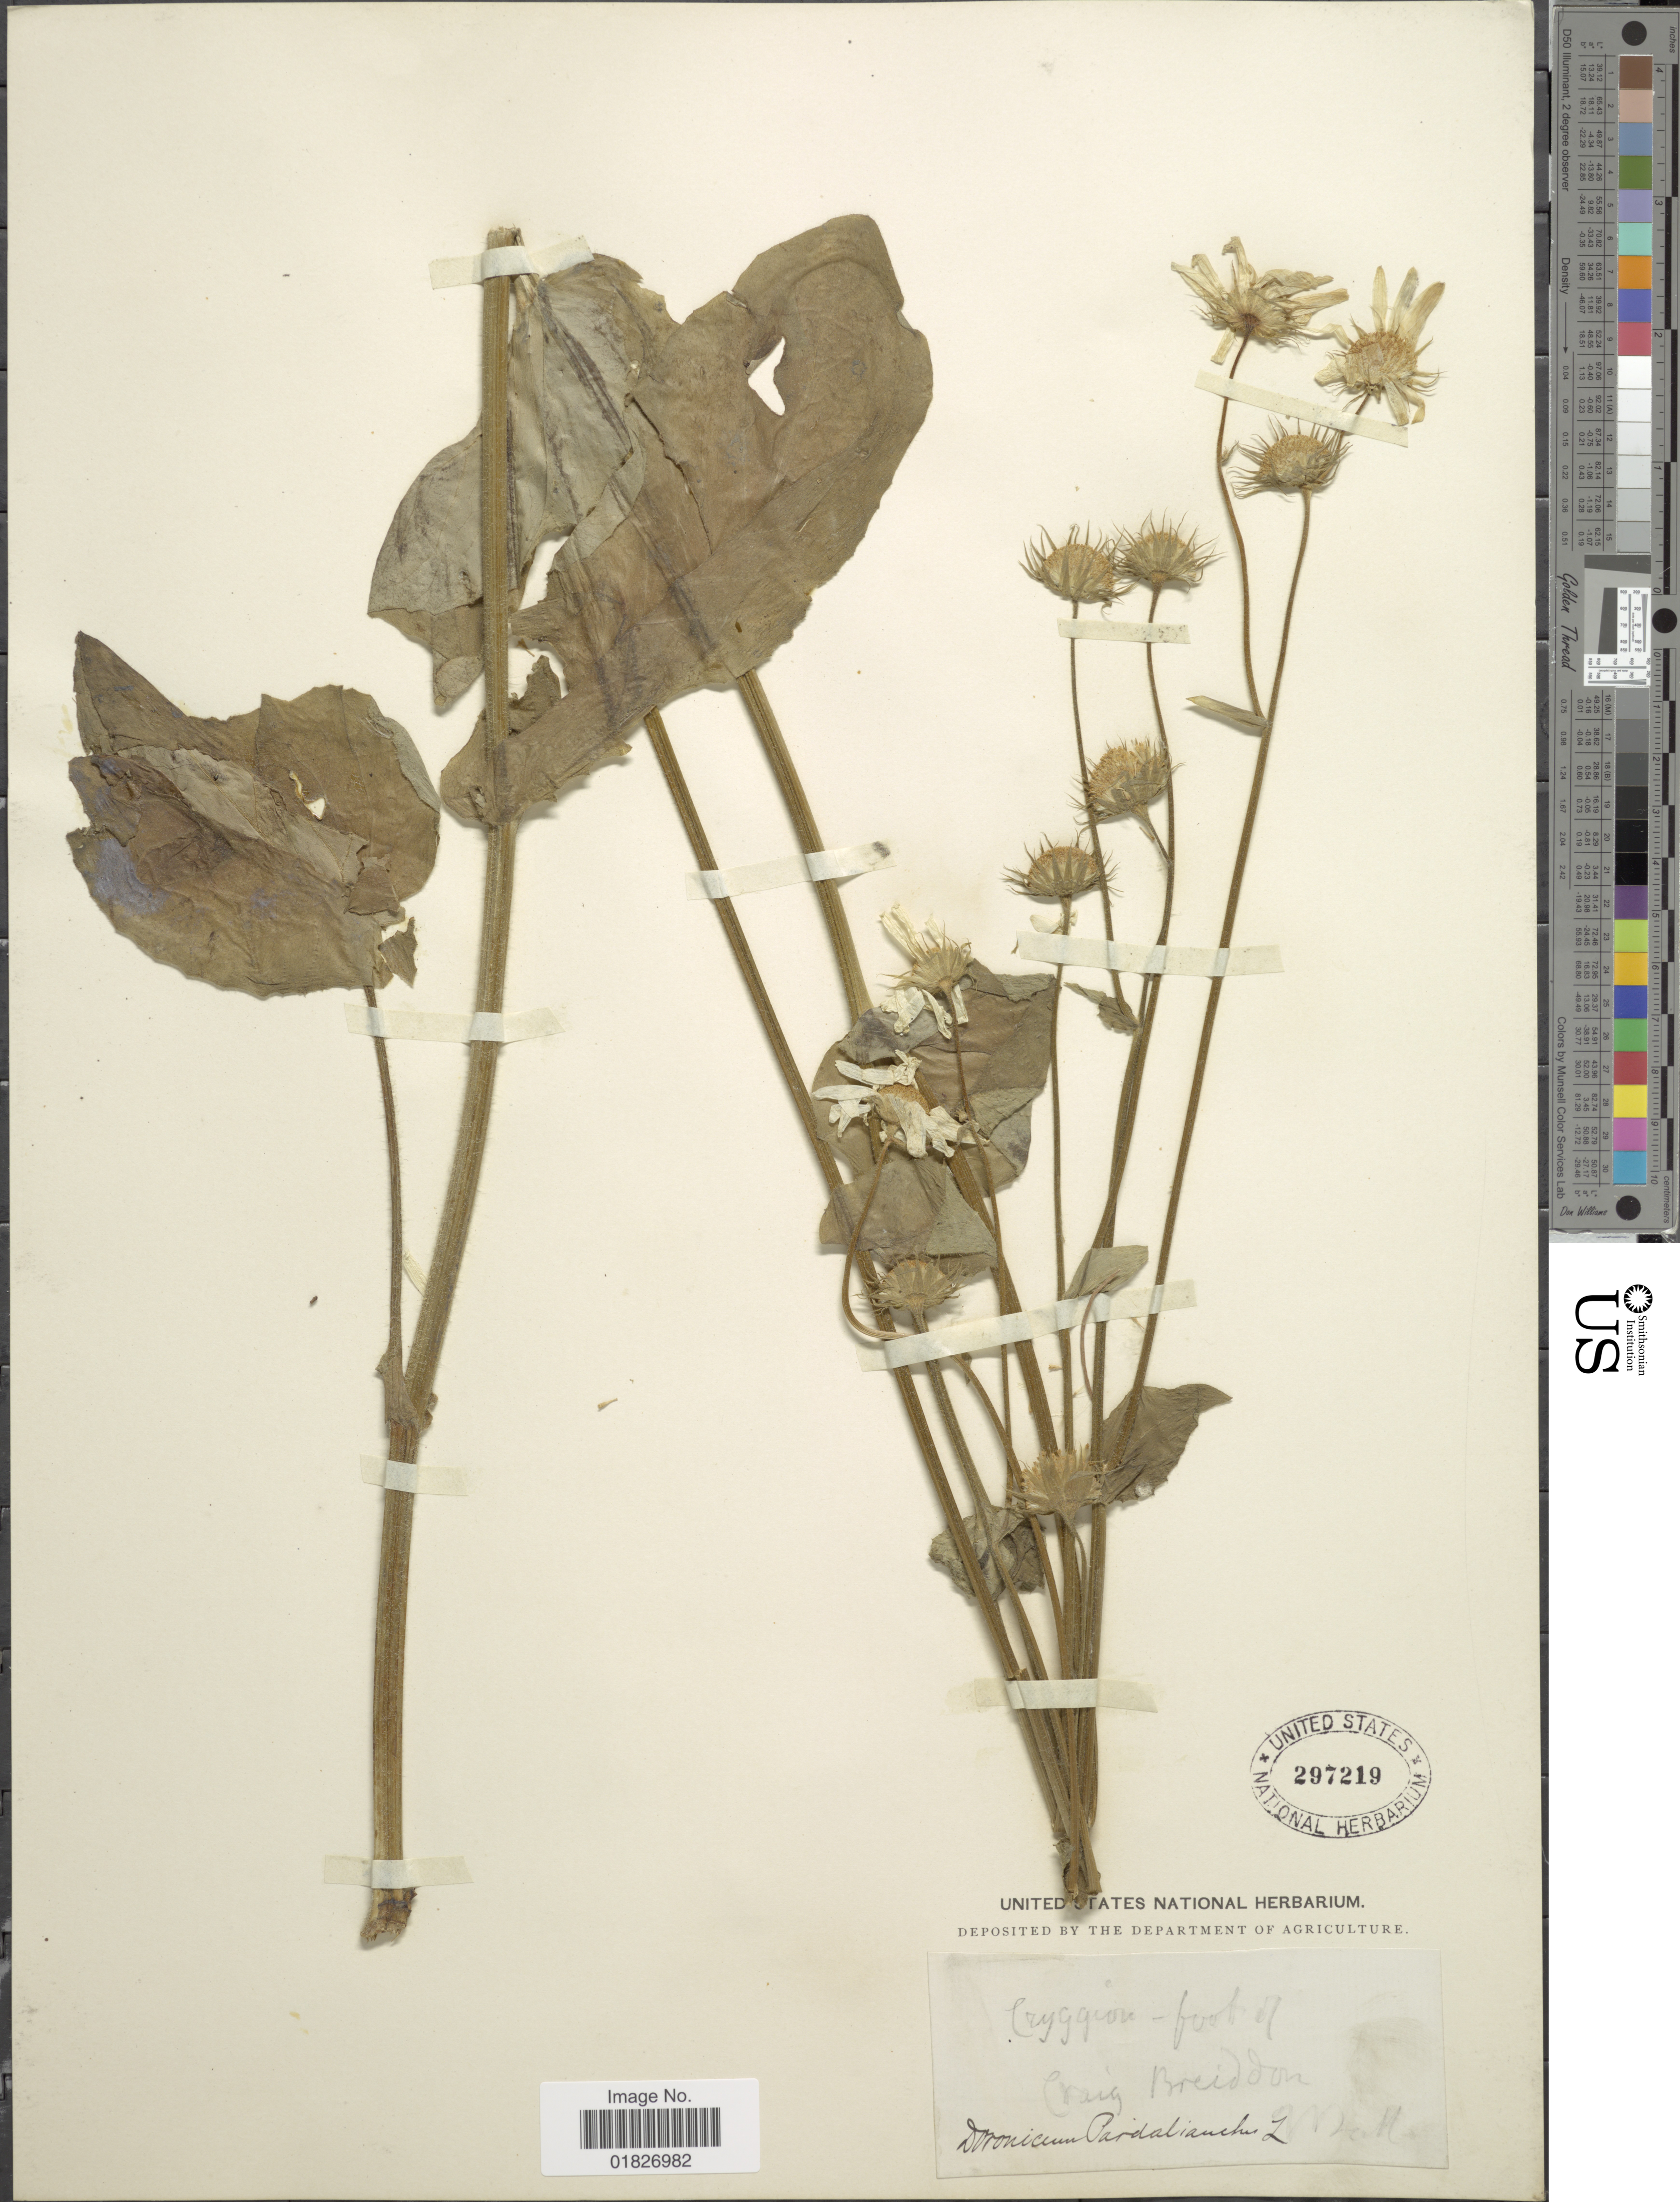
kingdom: Plantae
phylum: Tracheophyta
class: Magnoliopsida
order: Asterales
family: Asteraceae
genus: Doronicum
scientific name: Doronicum pardalianches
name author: L.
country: United Kingdom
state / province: Wales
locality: Criggion, foot of Breidden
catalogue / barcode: US 297219